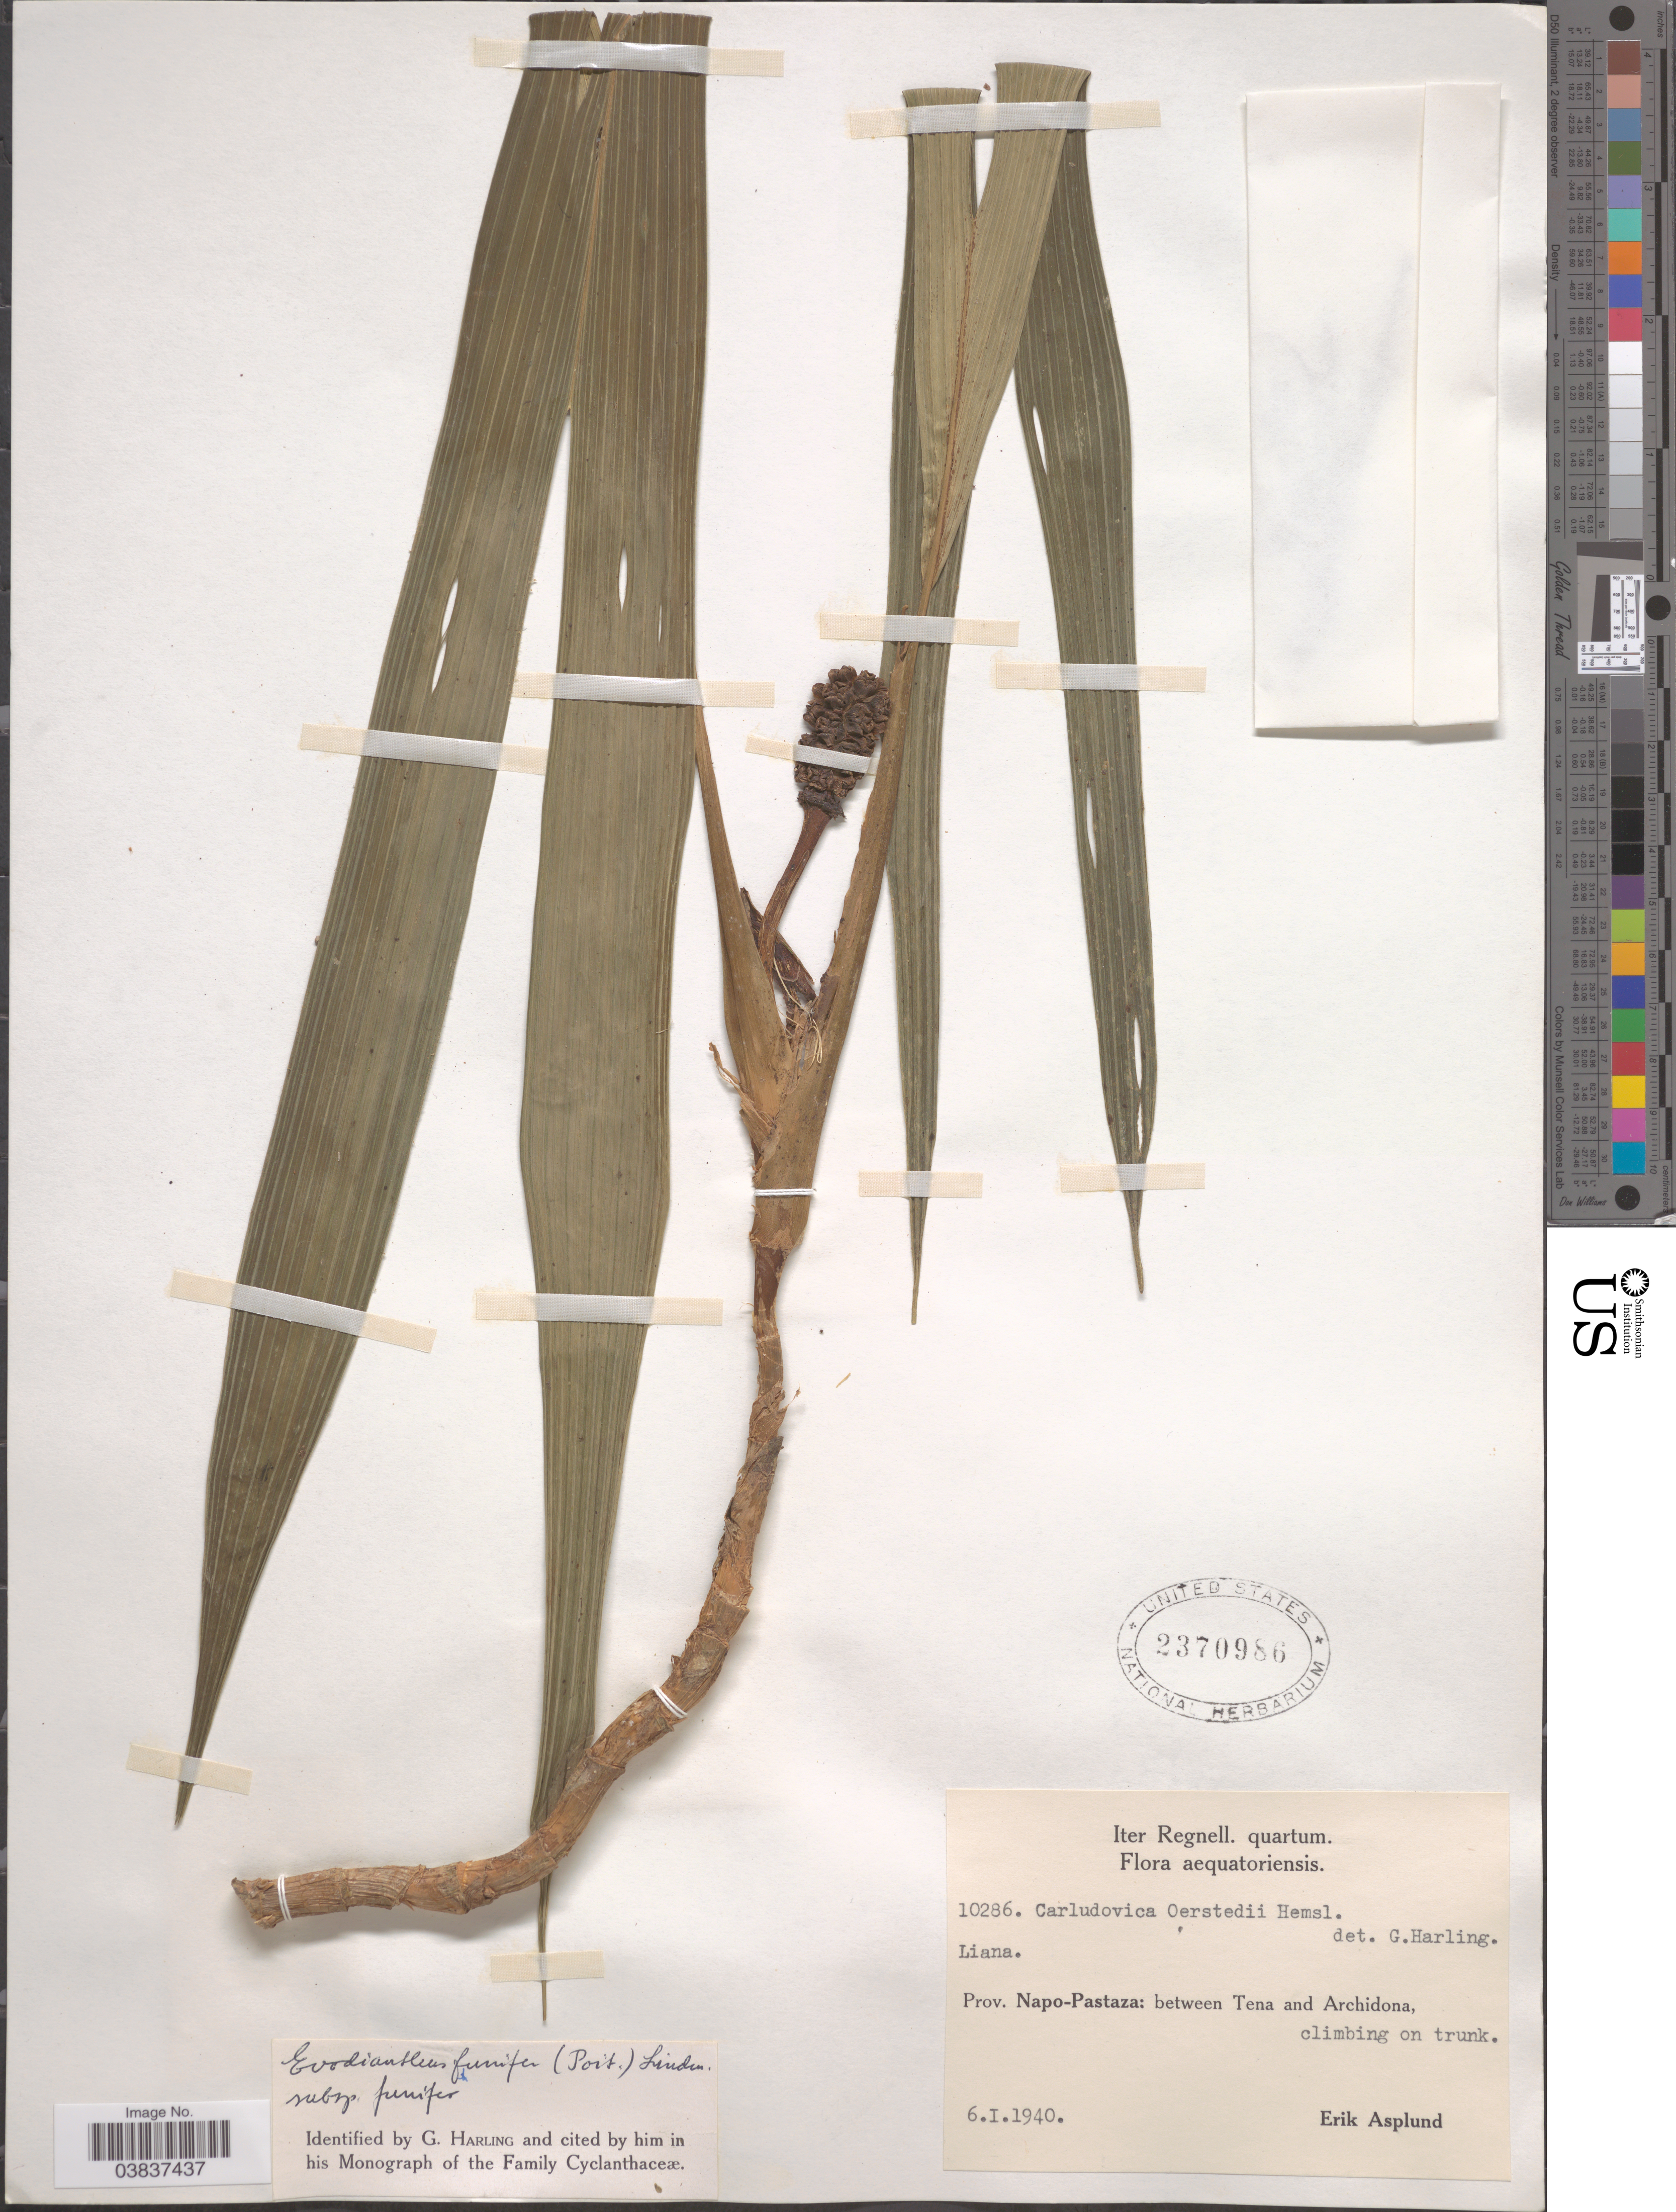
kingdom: Plantae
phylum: Tracheophyta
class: Liliopsida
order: Pandanales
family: Cyclanthaceae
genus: Evodianthus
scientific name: Evodianthus funifer subsp. funifer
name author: (Poit.) Lindm.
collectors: E. Asplund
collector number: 10286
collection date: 1940-01-06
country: Ecuador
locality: Prov. Napo-Pastaza: between Tena and Archidona.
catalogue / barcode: US 2370986